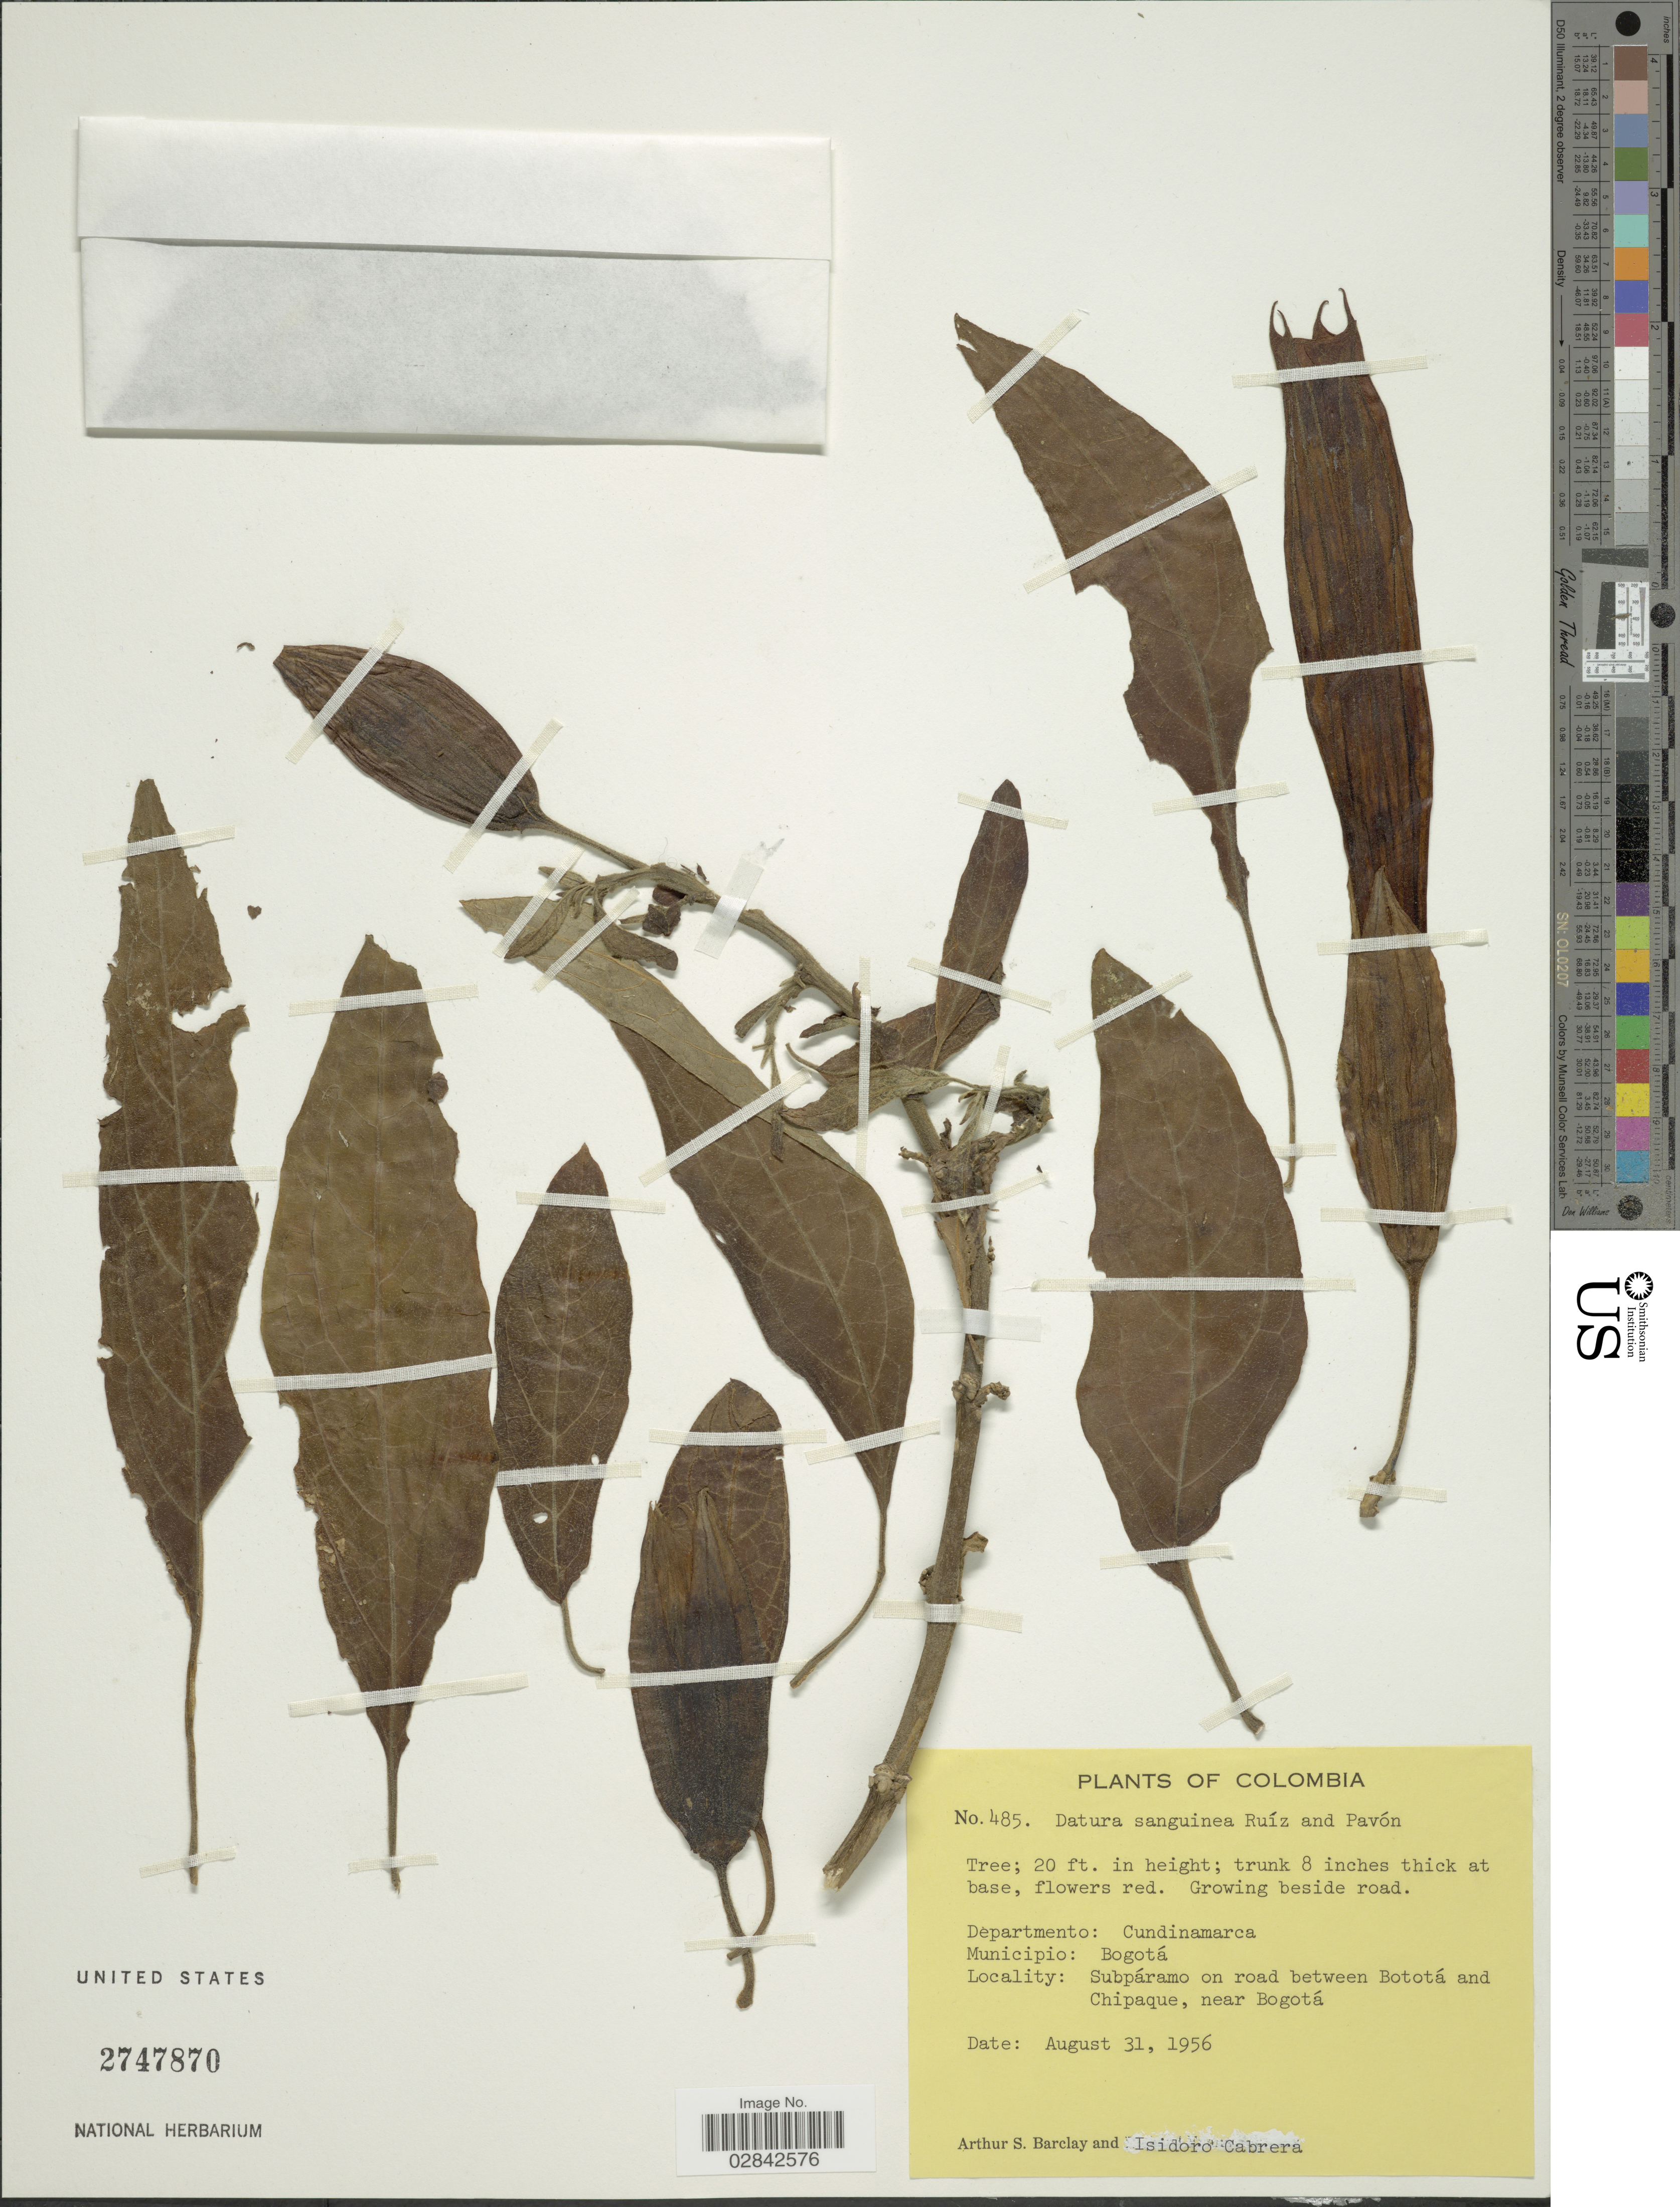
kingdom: Plantae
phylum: Tracheophyta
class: Magnoliopsida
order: Solanales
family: Solanaceae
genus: Brugmansia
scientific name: Brugmansia sanguinea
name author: (Ruiz & Pav.) D. Don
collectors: A. S. Barclay & I. Cabrera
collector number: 485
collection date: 1956-08-31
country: Colombia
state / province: Cundinamarca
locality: Departmento: Cundinamarca, Municipio: Bogotá. Subpáramo on road between Bototá and Chipaque, near Bogotá.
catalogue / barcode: US 2747870